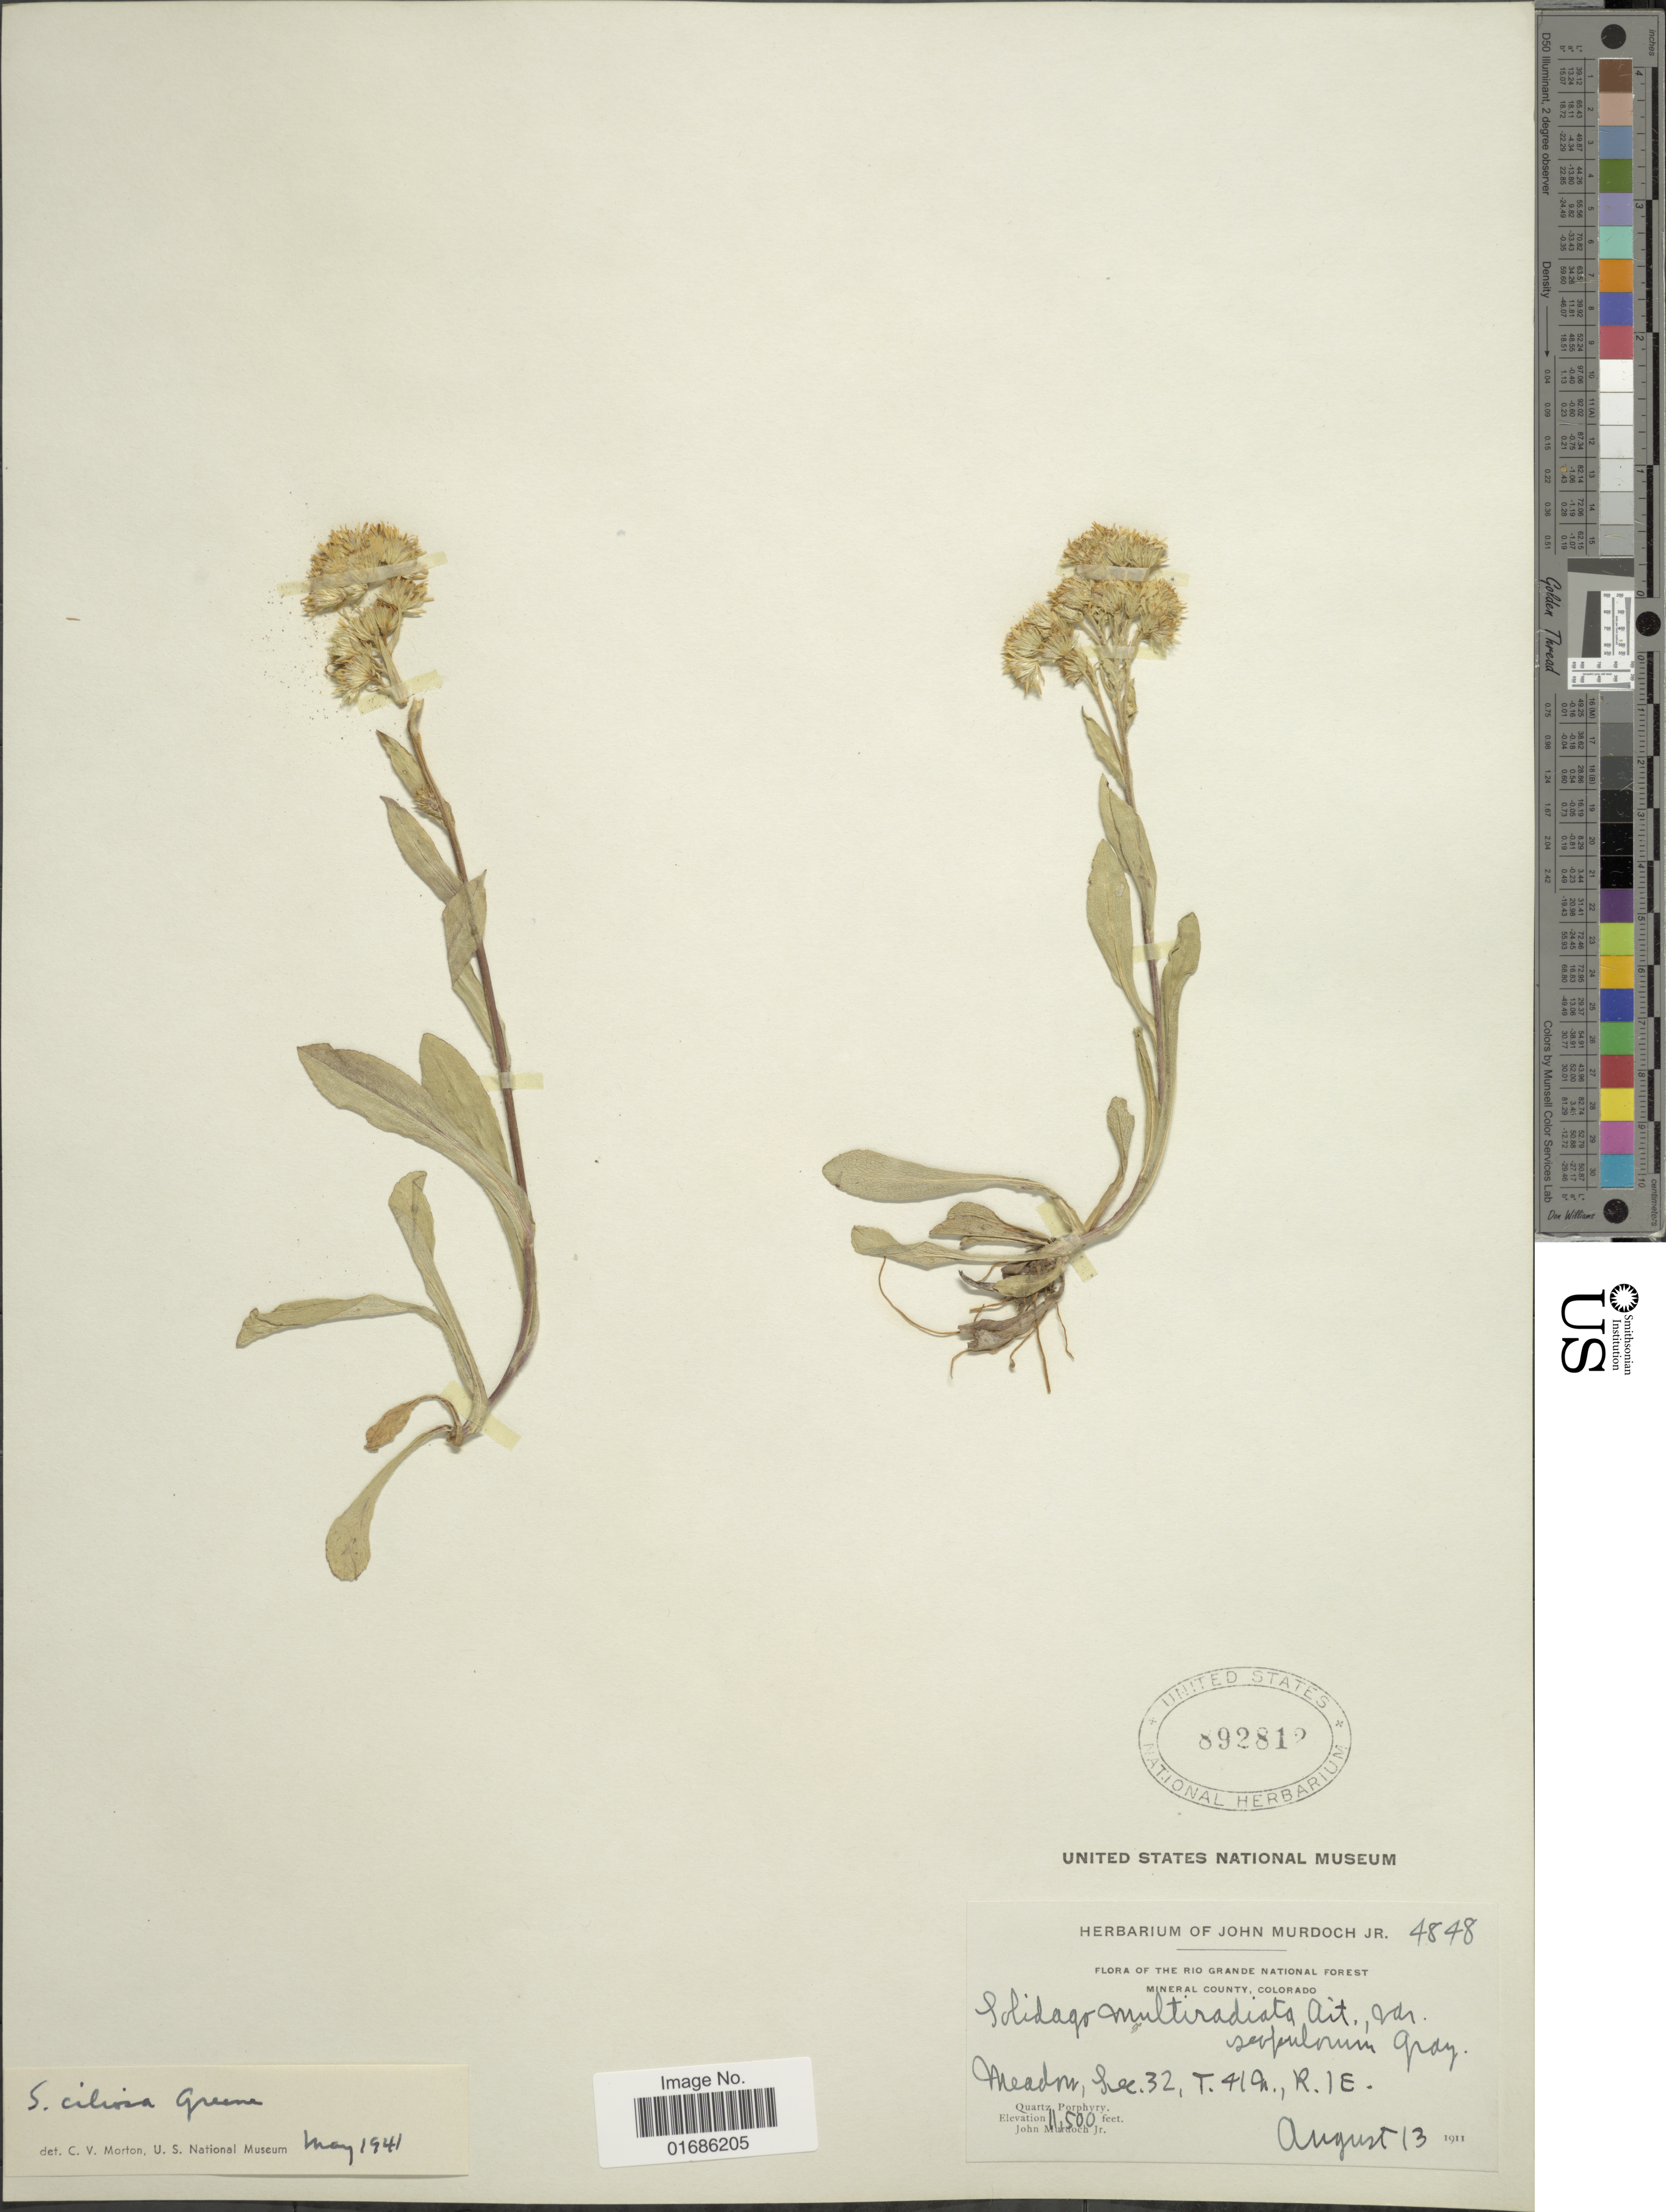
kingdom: Plantae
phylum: Tracheophyta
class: Magnoliopsida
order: Asterales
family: Asteraceae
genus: Solidago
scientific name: Solidago ciliosa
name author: Greene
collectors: J. Murdoch Jr.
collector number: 4848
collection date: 1911-08-13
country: United States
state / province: Colorado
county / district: Mineral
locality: Rio Grande National Forest, Mineral County, Meadow, Sec. 32, T41N, R1E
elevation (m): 3505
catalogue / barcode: US 892812